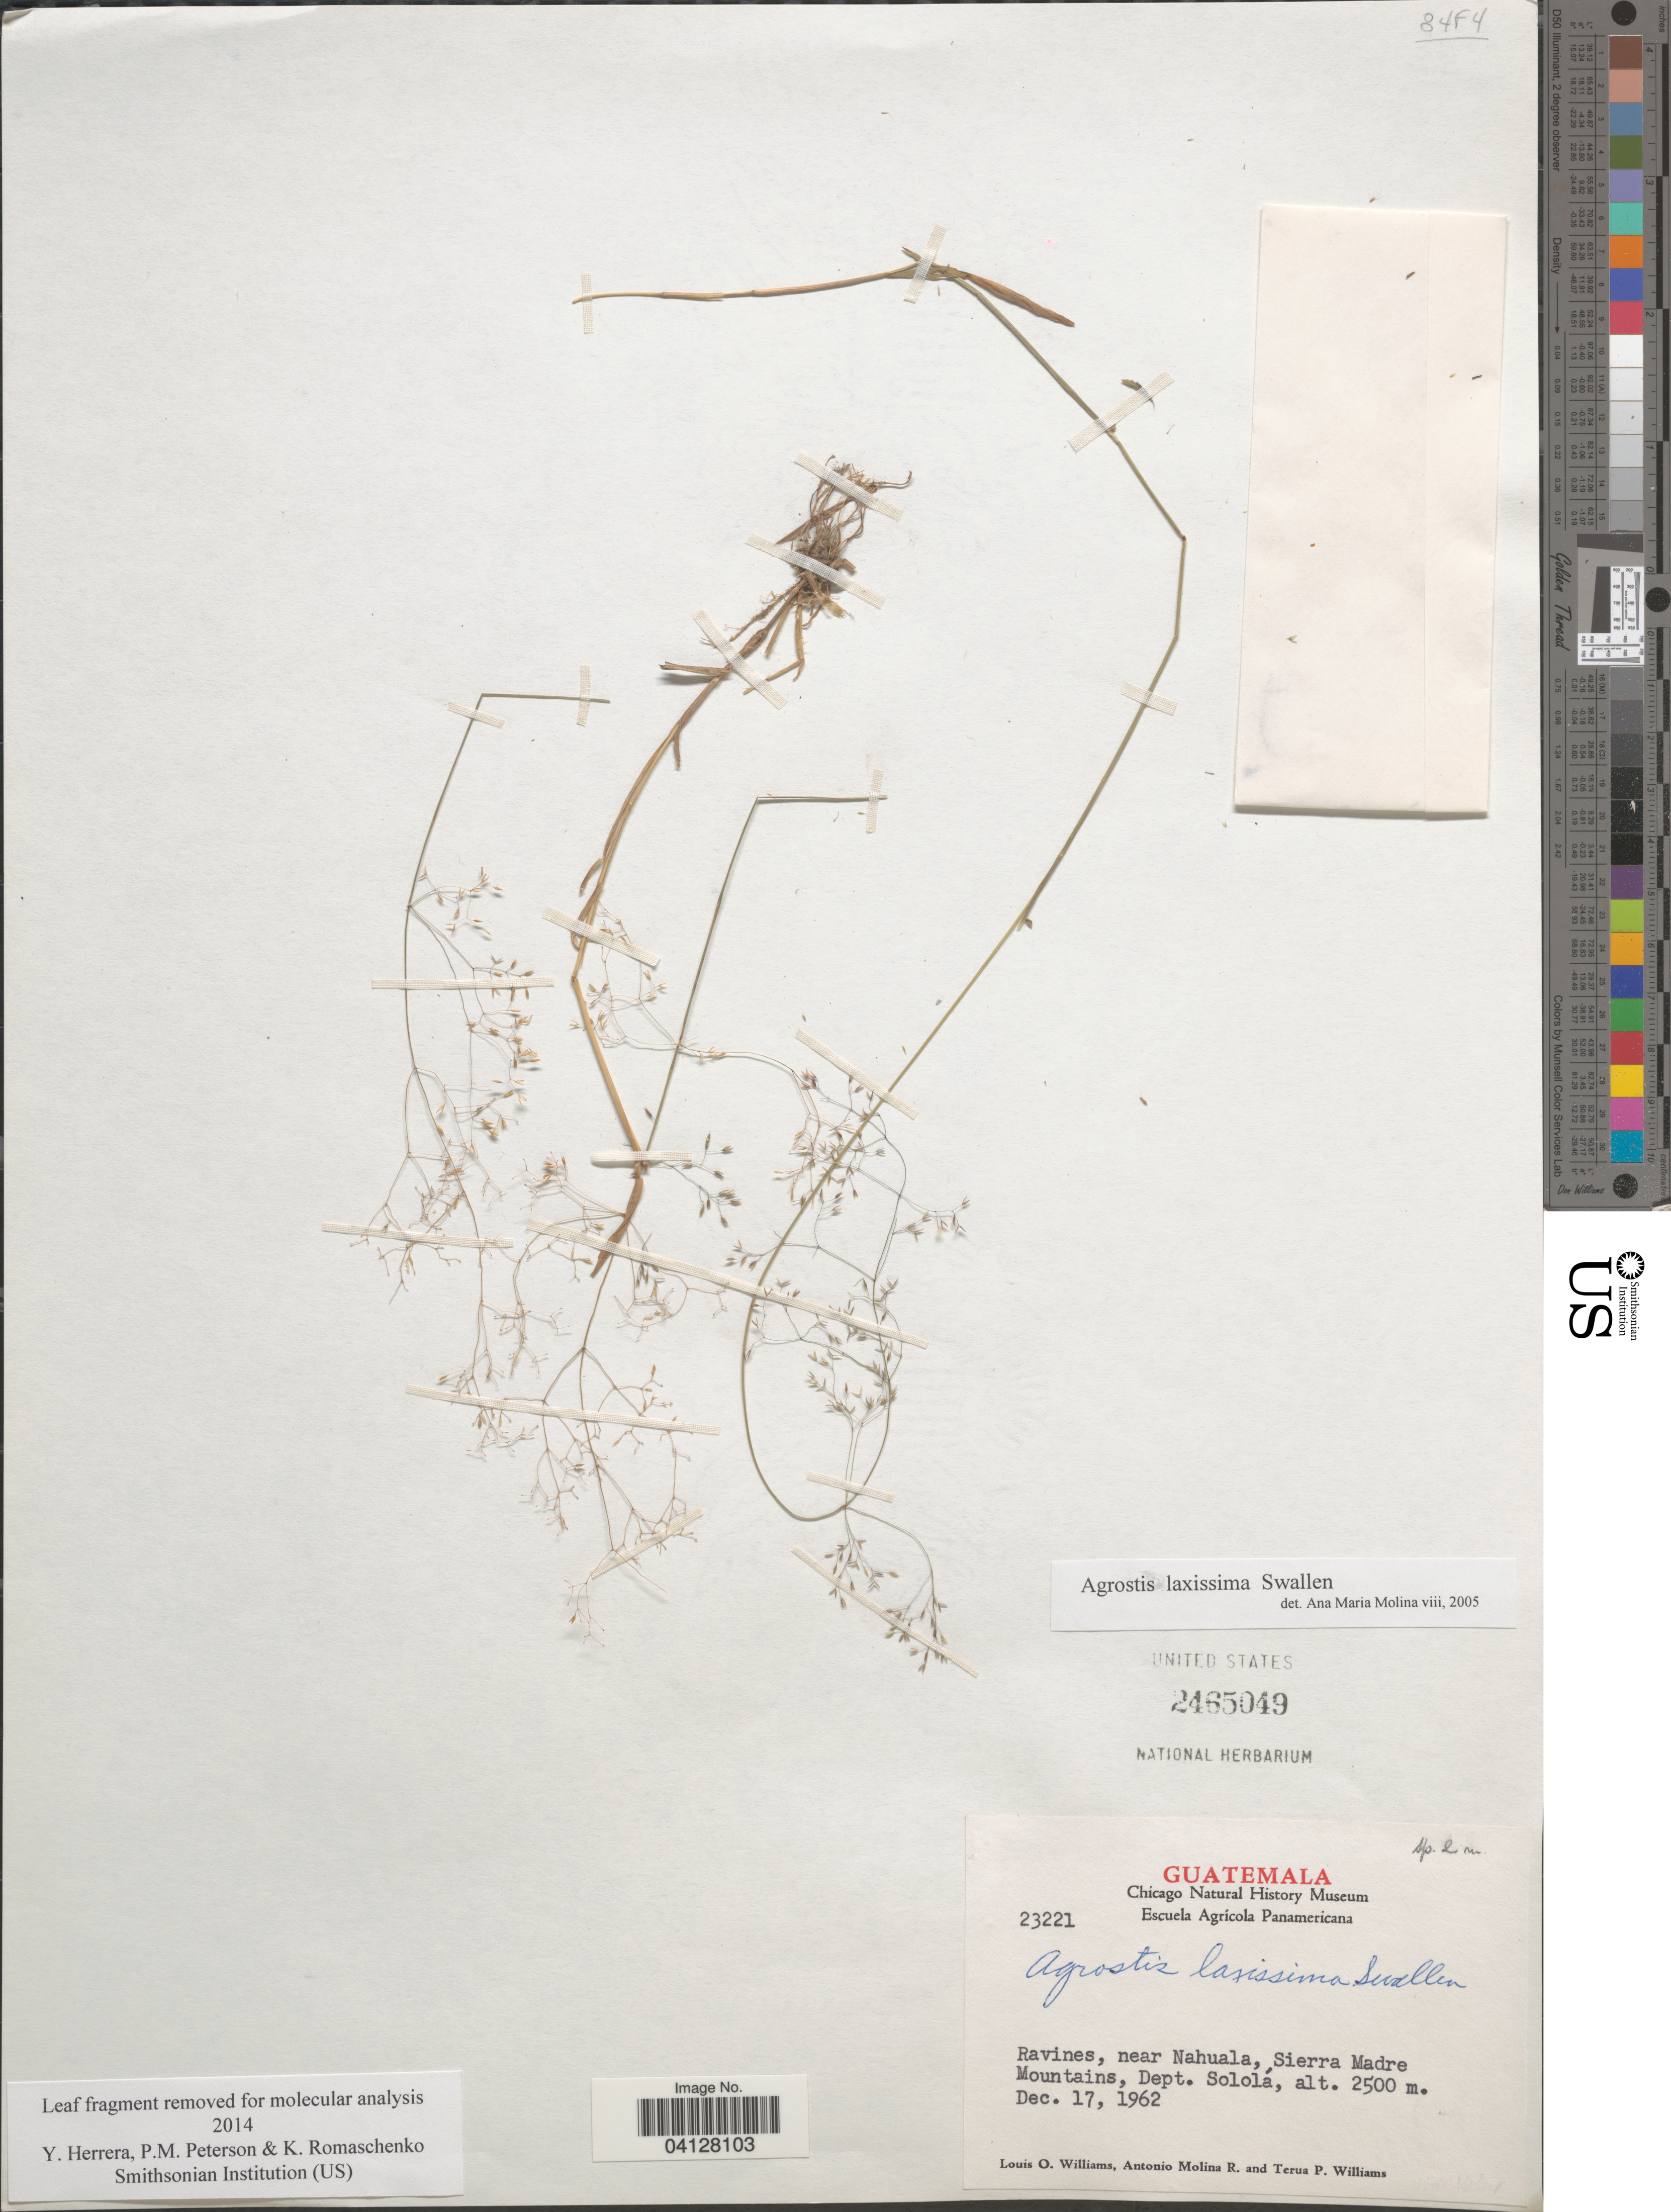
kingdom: Plantae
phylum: Tracheophyta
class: Liliopsida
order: Poales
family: Poaceae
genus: Agrostis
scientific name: Agrostis laxissima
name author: Swallen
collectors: L. O. Williams, A. Molina R. & T. Williams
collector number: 23221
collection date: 1962-12-17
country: Guatemala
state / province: Solola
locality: Ravines, near Nahuala, Sierra Madre Mountains, Dept. Sololá.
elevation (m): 2500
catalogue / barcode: US 2465049